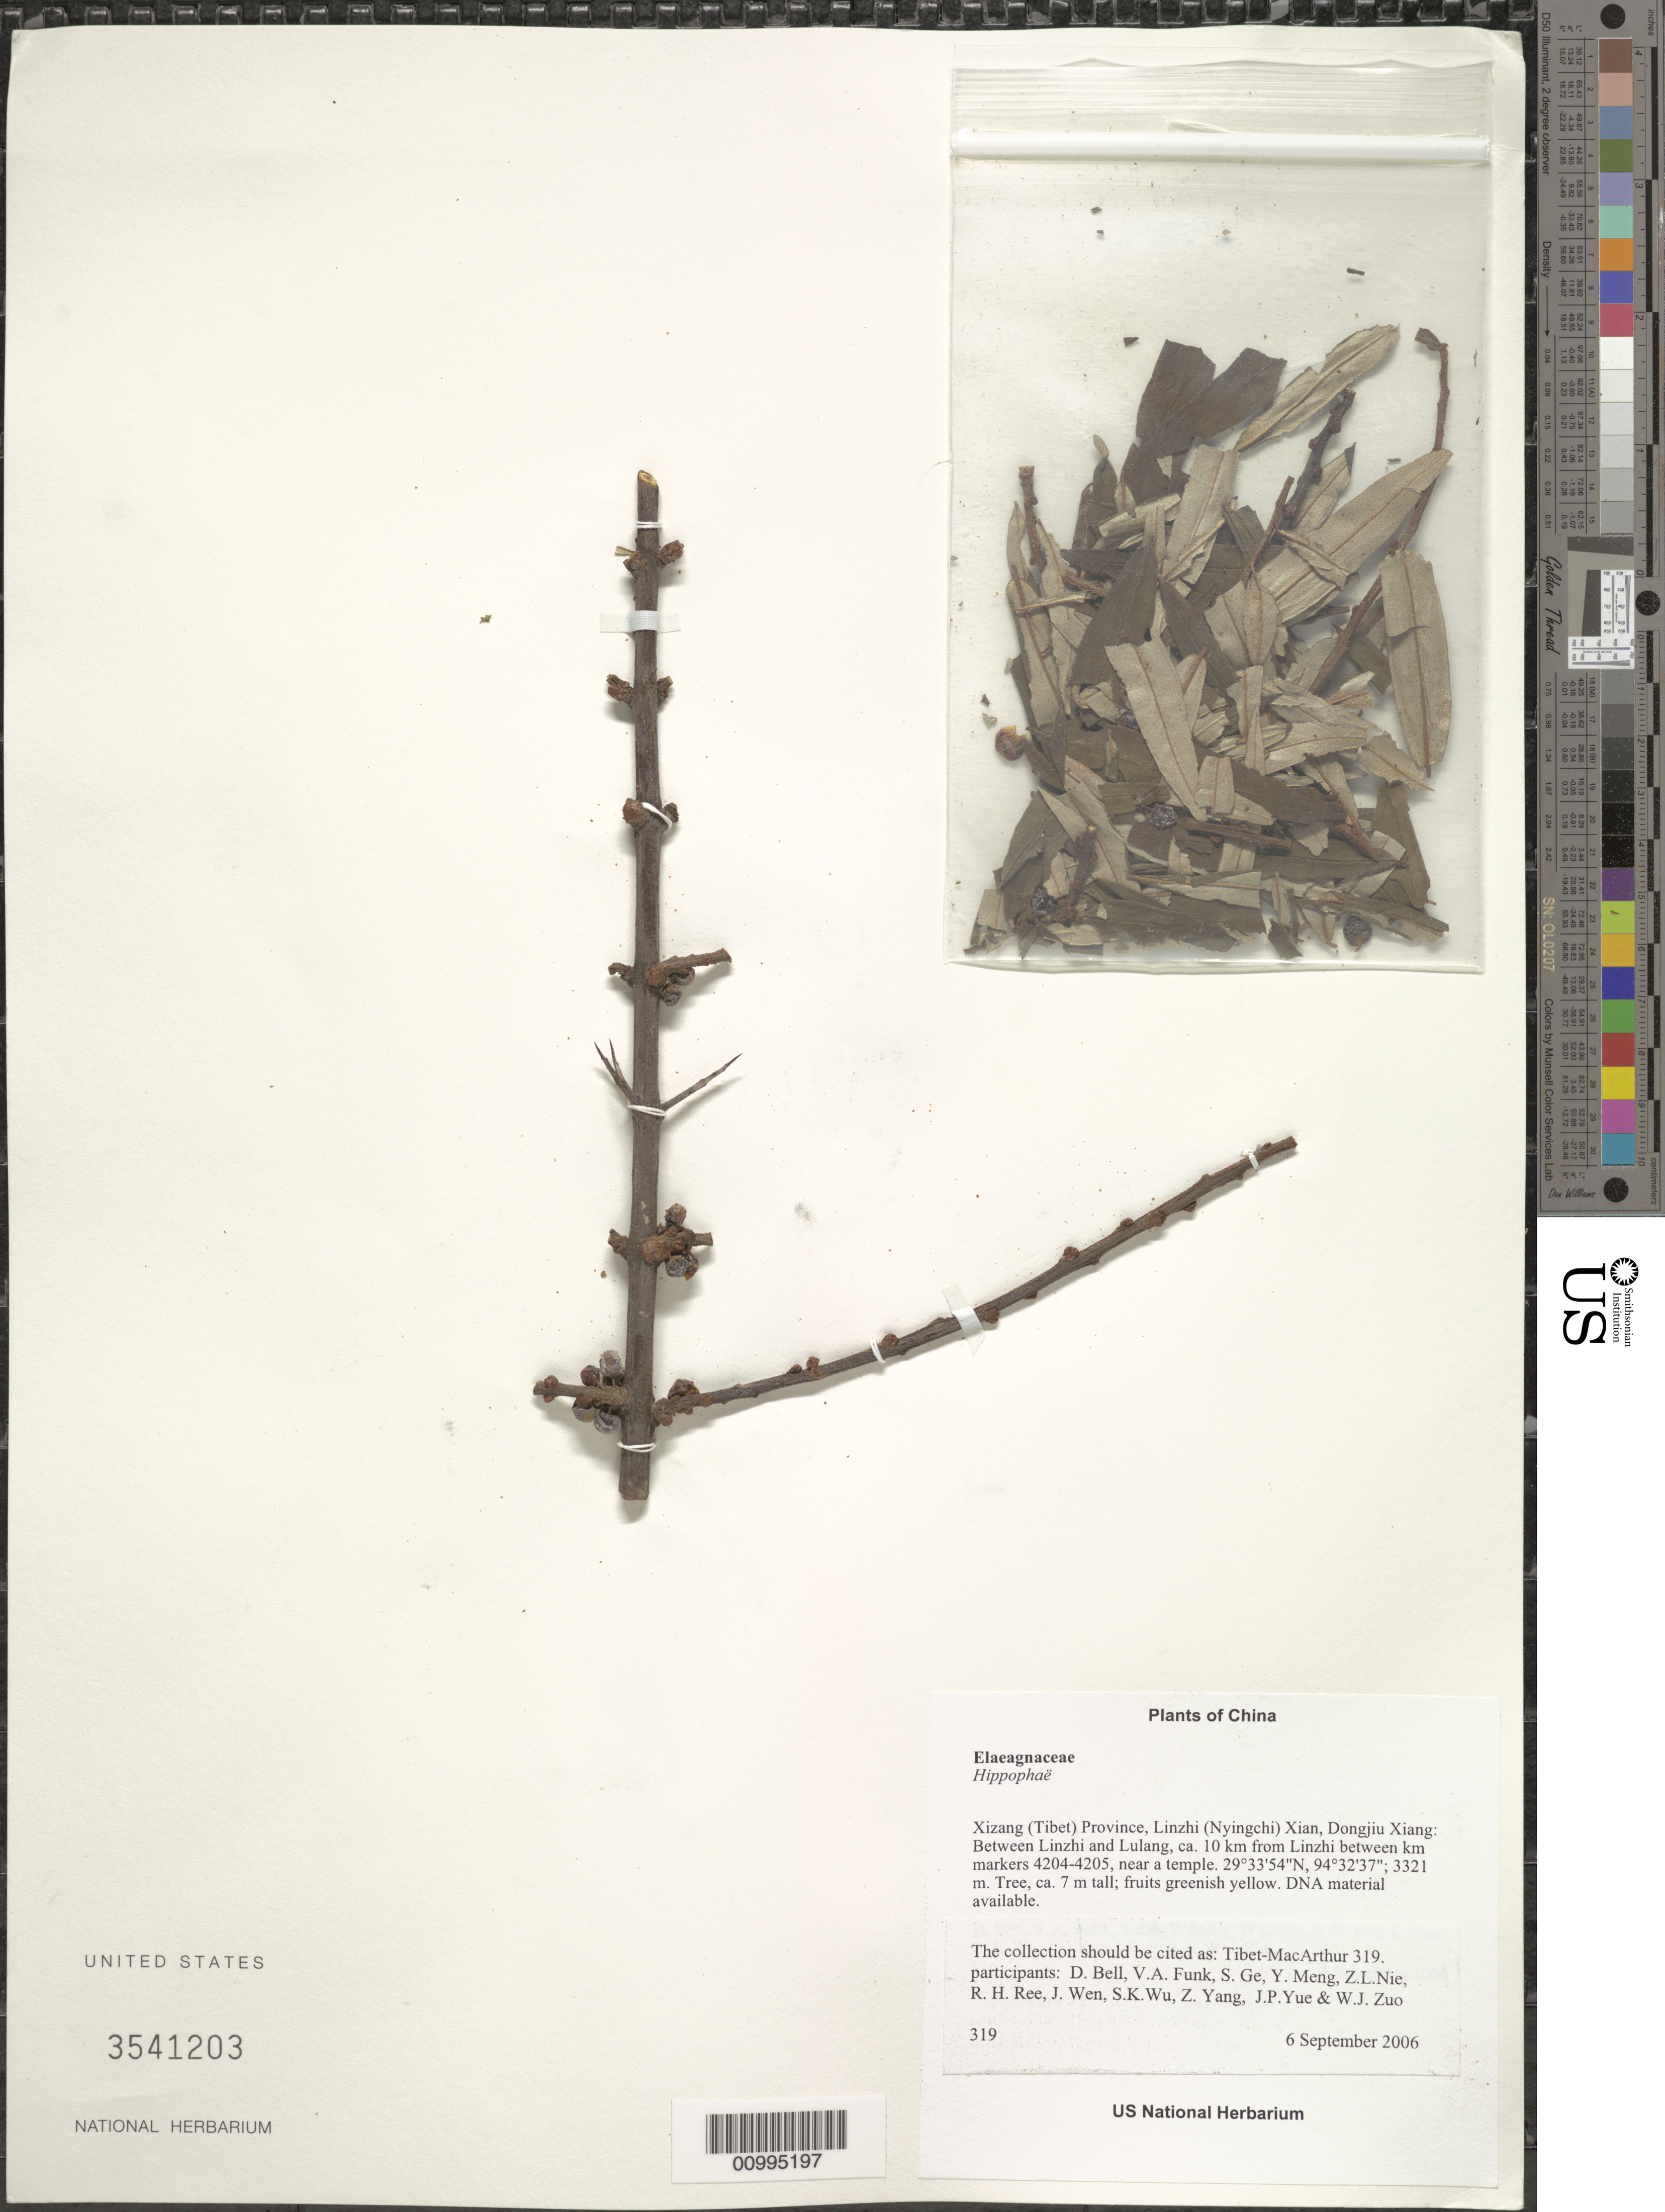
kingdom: Plantae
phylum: Tracheophyta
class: Magnoliopsida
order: Rosales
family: Elaeagnaceae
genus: Hippophae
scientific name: Hippophae sp.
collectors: Tibet-MacArthur, D. A. Bell, V. Funk, S. Ge, Y. Meng, Z. Nie, R. Ree, J. Wen, S. K. Wu, Z. Yang, J. Yue & W. Zuo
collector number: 319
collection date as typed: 06 Sep 2006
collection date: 2006-09-06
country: China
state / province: Xizang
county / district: Linzhi (Nyingchi) Xian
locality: Dongjiu Xiang. Between Linzhi and Lulang, ca. 10 km from Linzhi between km markers 4204-4205, near a temple.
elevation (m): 3321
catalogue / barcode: US 3541203